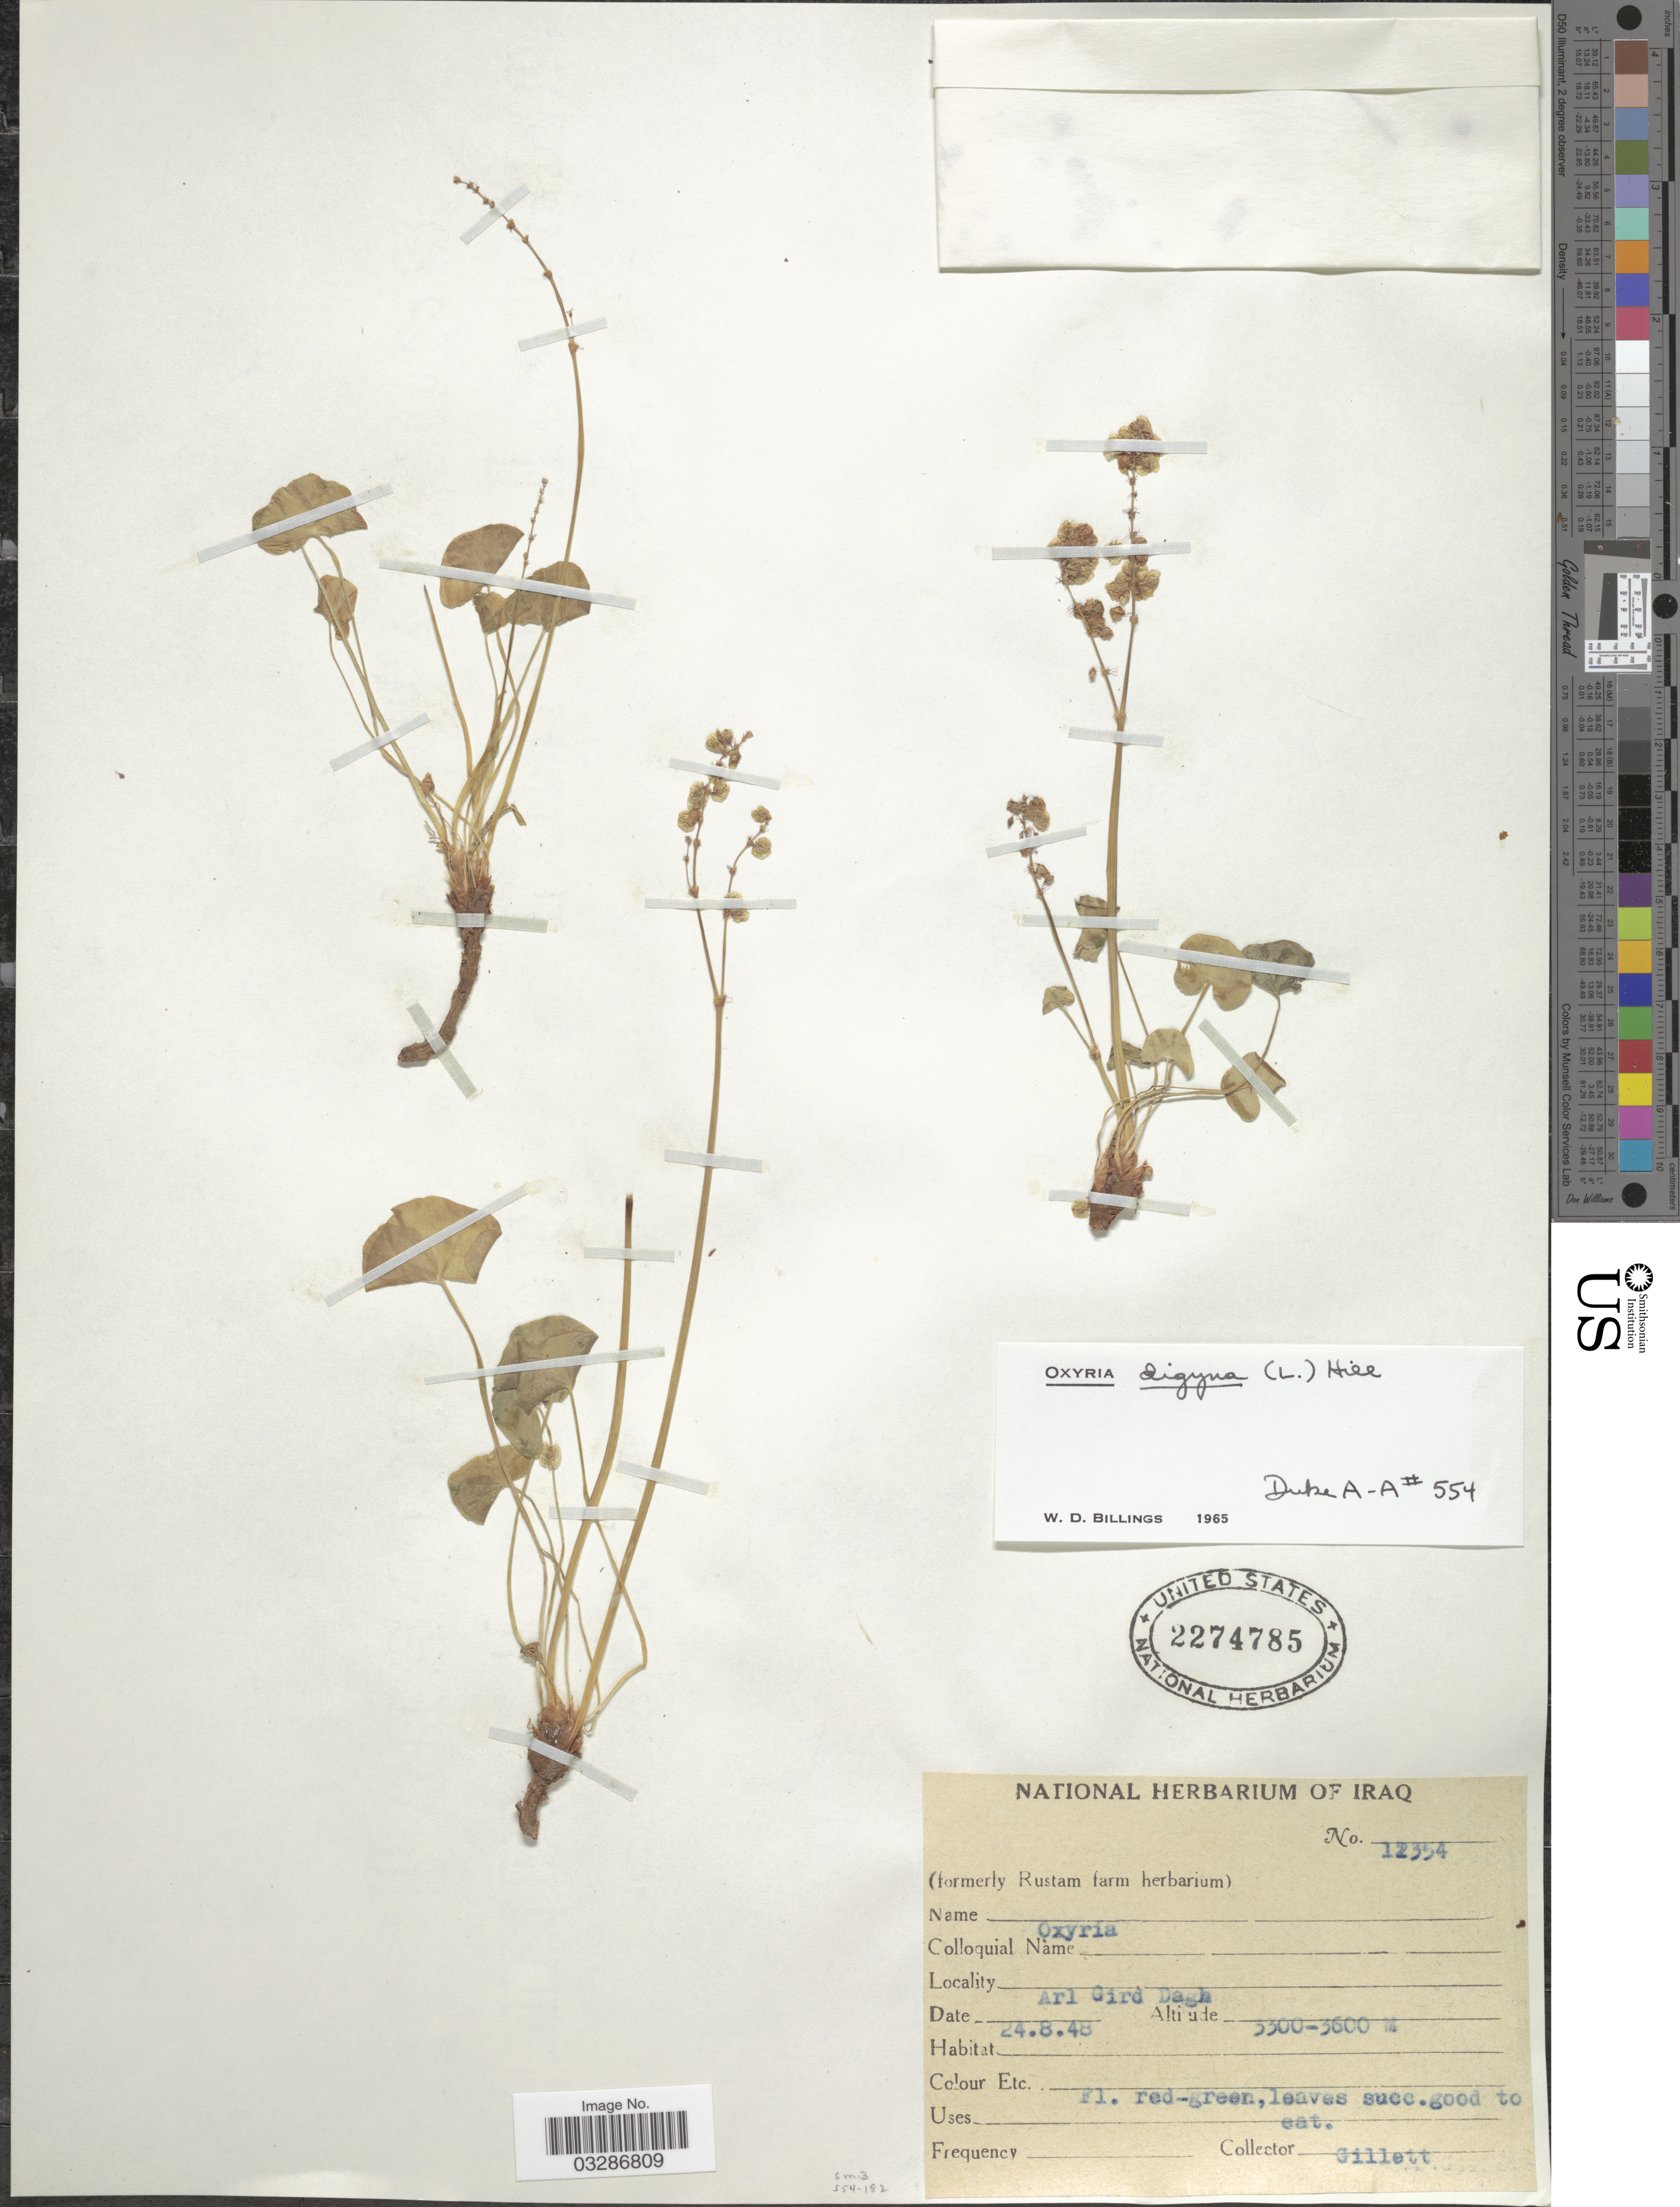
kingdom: Plantae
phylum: Tracheophyta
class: Magnoliopsida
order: Caryophyllales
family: Polygonaceae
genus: Oxyria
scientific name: Oxyria digyna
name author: (L.) Hill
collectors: Gillett, --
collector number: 12354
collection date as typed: Transcribed d/m/y: 24/8/48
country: Iraq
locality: Arl Gird Dagh.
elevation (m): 3300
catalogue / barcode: US 2274785